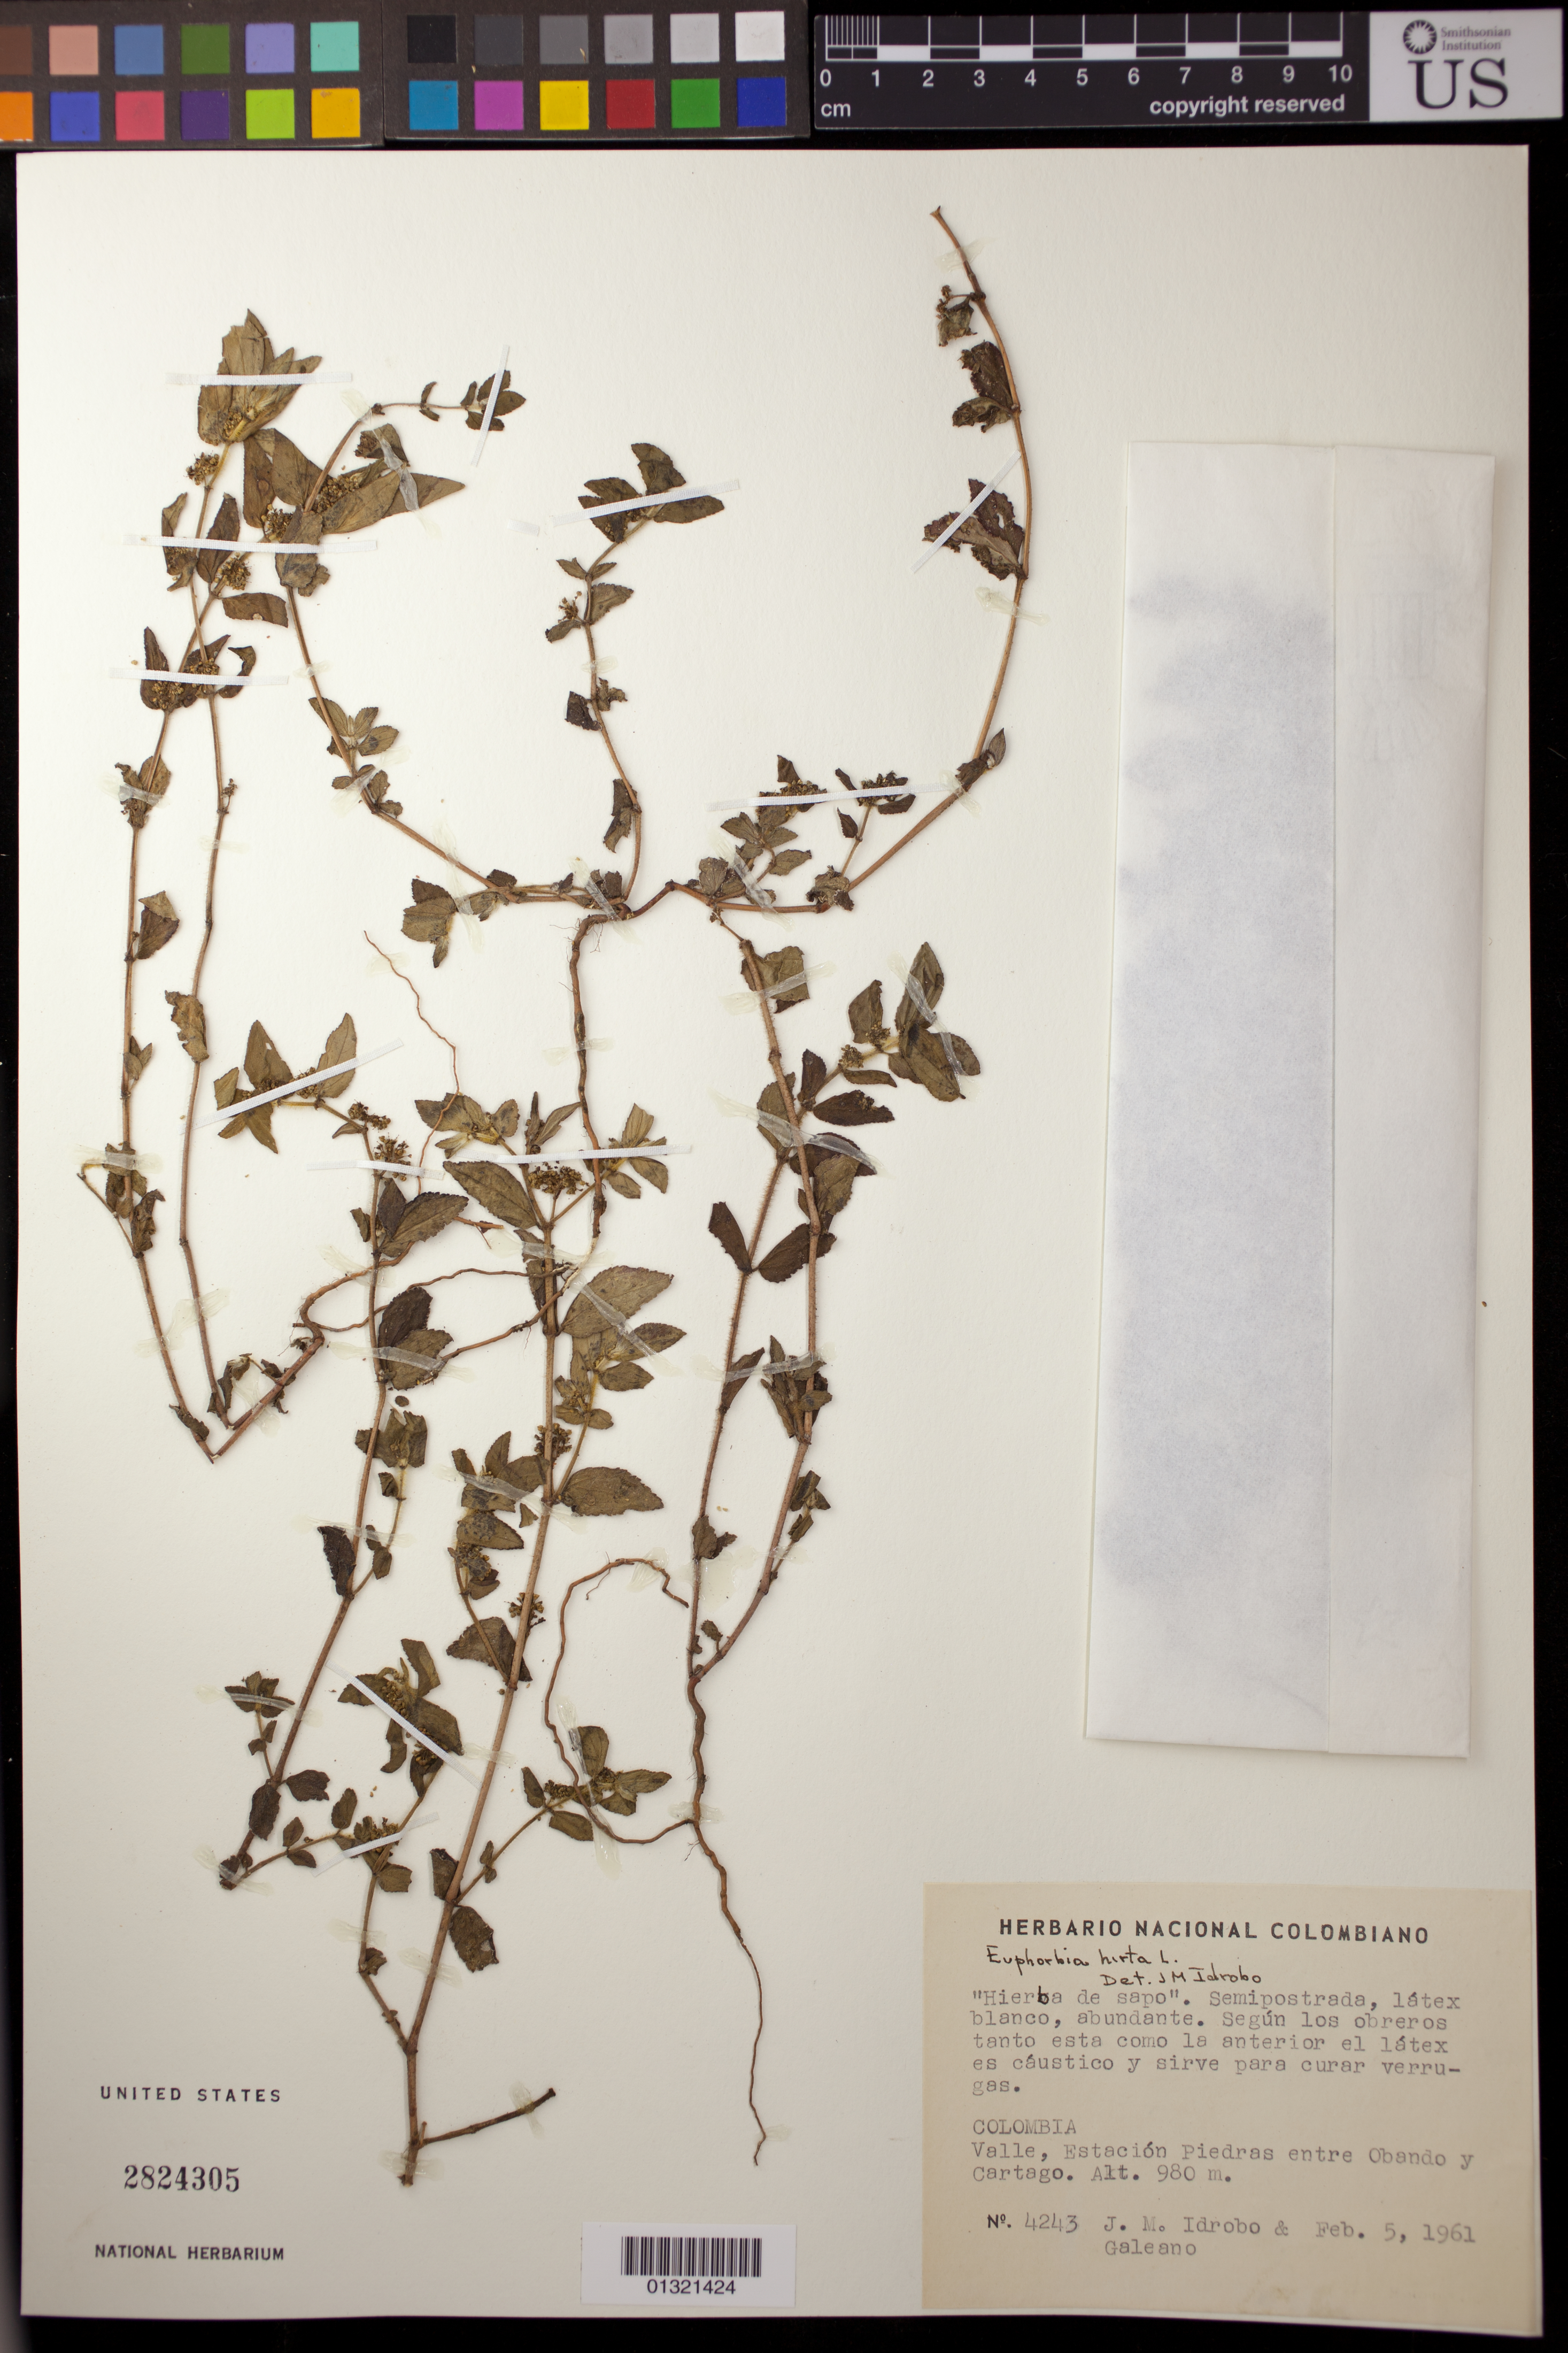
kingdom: Plantae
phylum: Tracheophyta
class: Magnoliopsida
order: Malpighiales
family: Euphorbiaceae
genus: Euphorbia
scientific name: Euphorbia hirta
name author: L.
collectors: J. M. Idrobo & -. Galeano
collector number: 4243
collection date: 1961-02-05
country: Colombia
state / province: Valle del Cauca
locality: Estacion Piedras entre Obando y Cartago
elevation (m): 980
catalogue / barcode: US 2824305